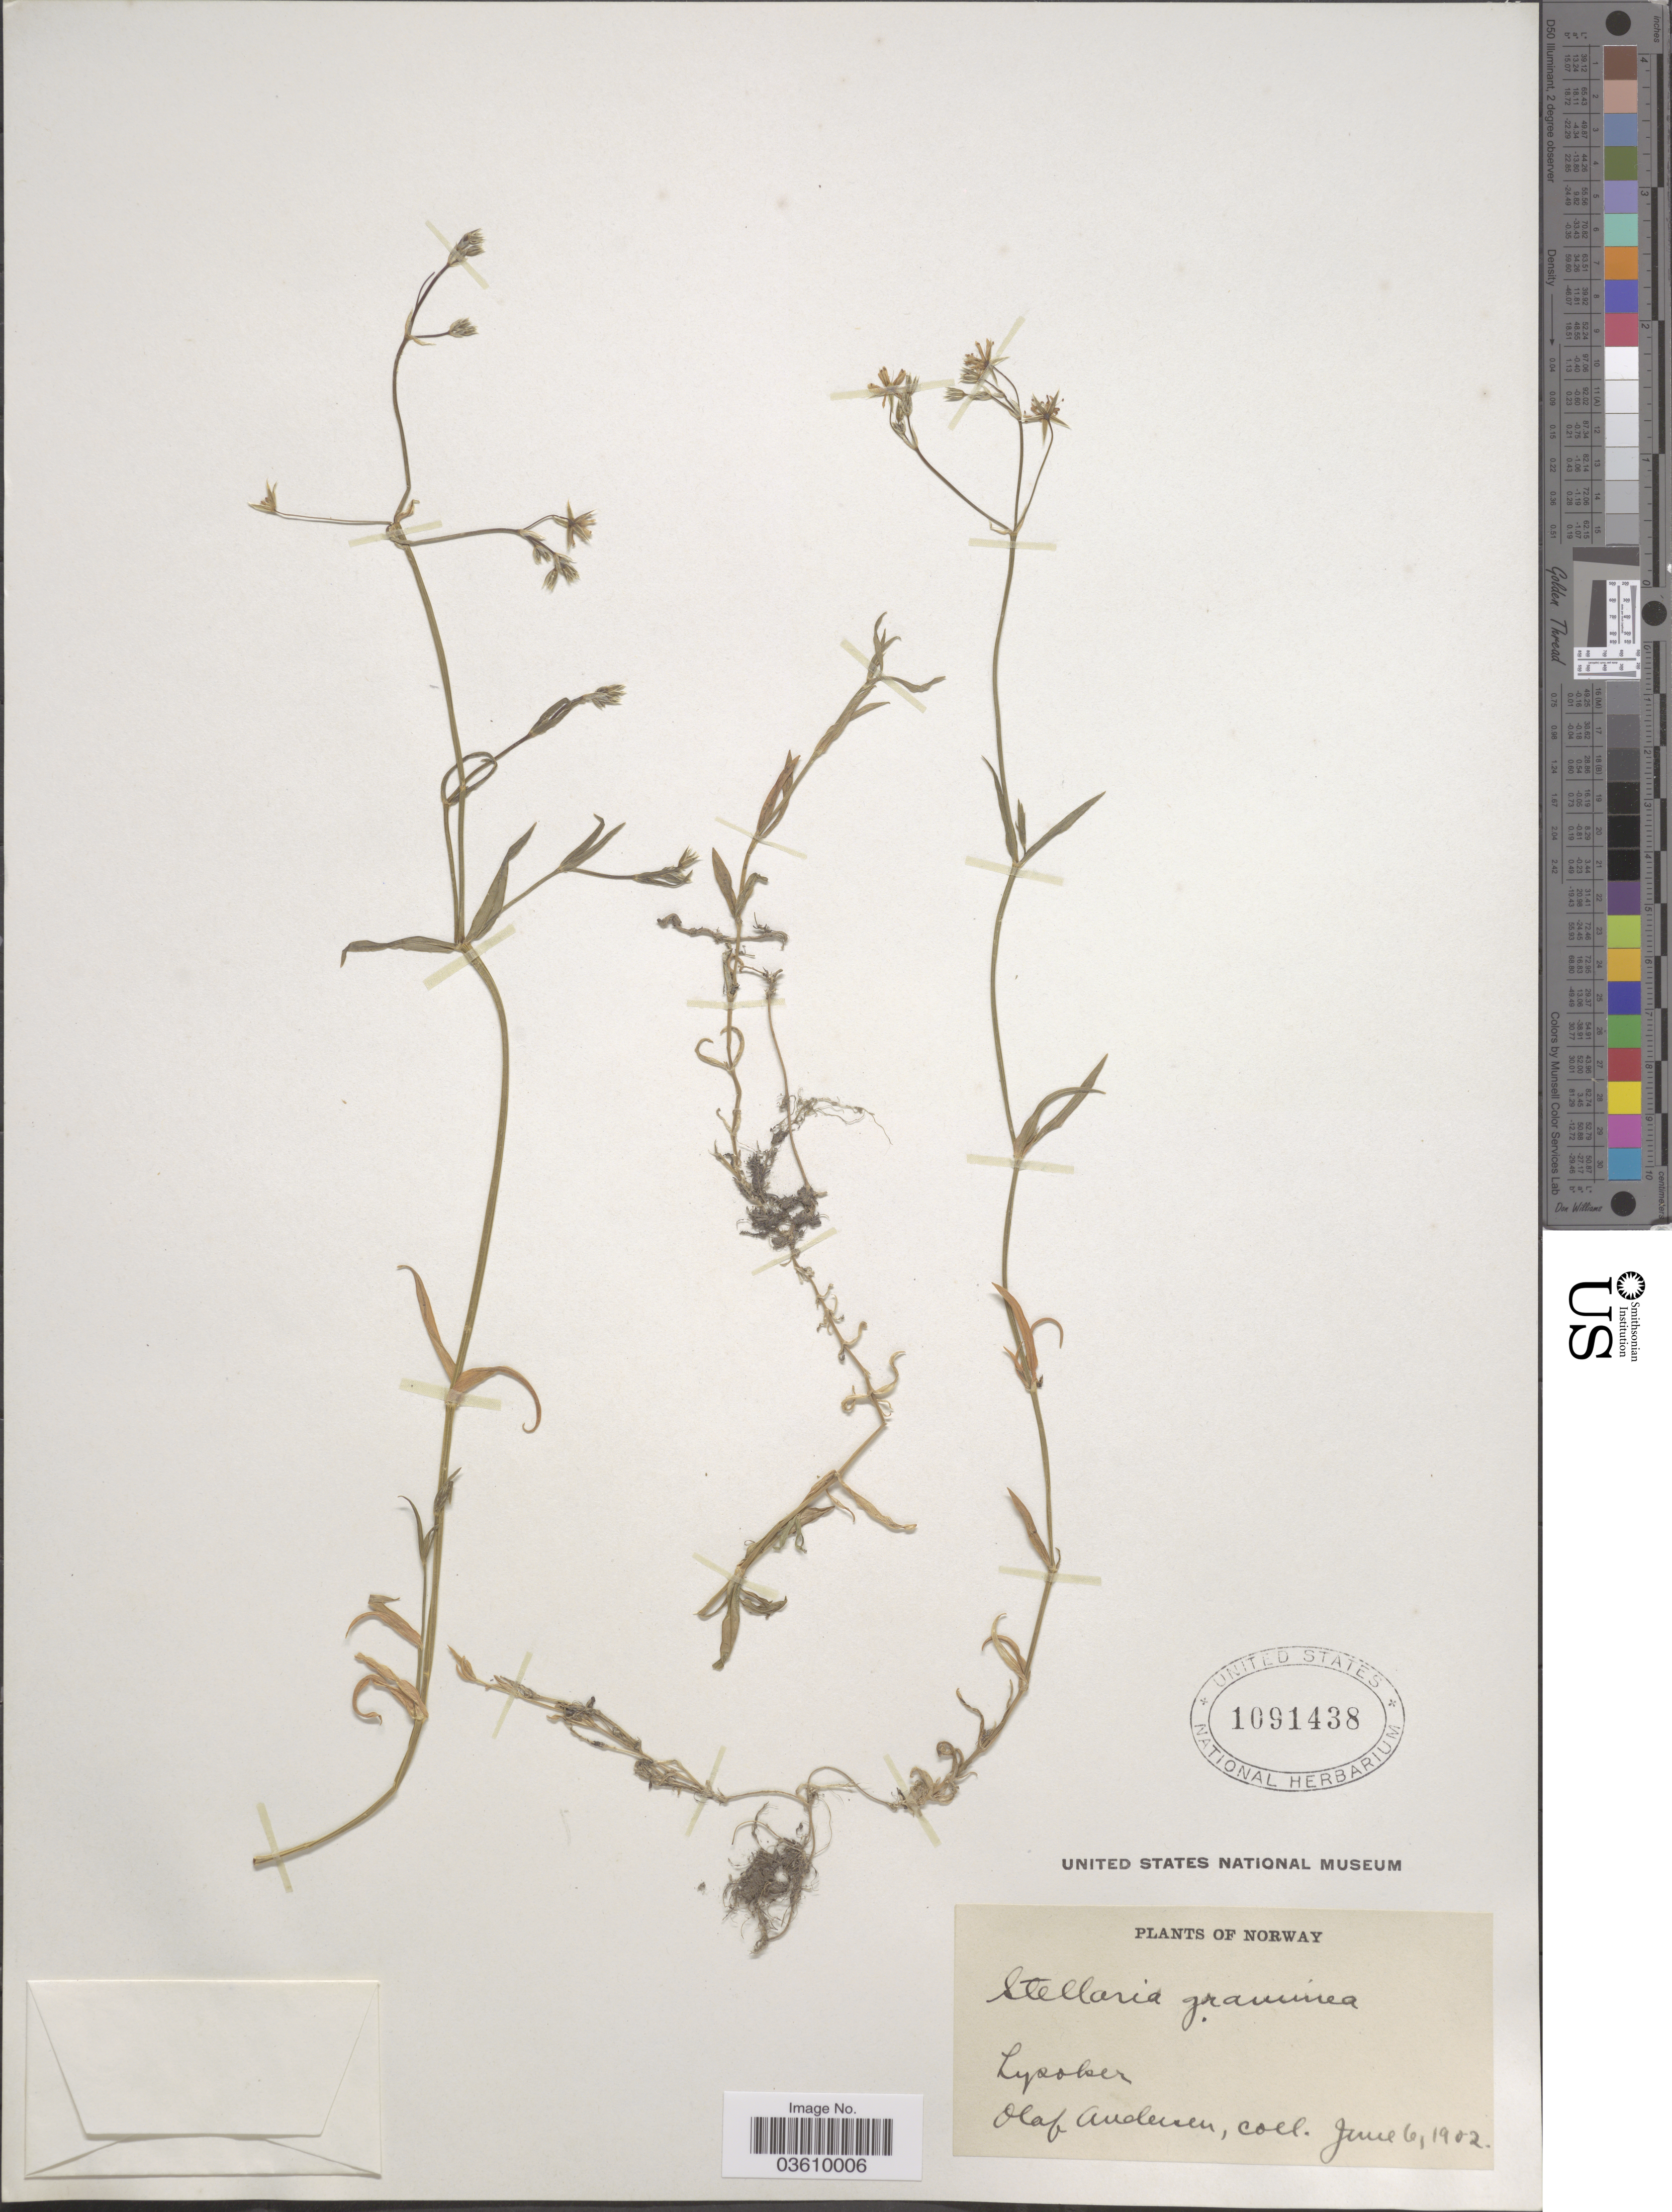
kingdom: Plantae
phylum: Tracheophyta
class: Magnoliopsida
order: Caryophyllales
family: Caryophyllaceae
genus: Stellaria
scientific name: Stellaria graminea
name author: L.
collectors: O. Andersen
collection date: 1902-06-06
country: Norway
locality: Lysaker.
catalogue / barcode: US 1091438